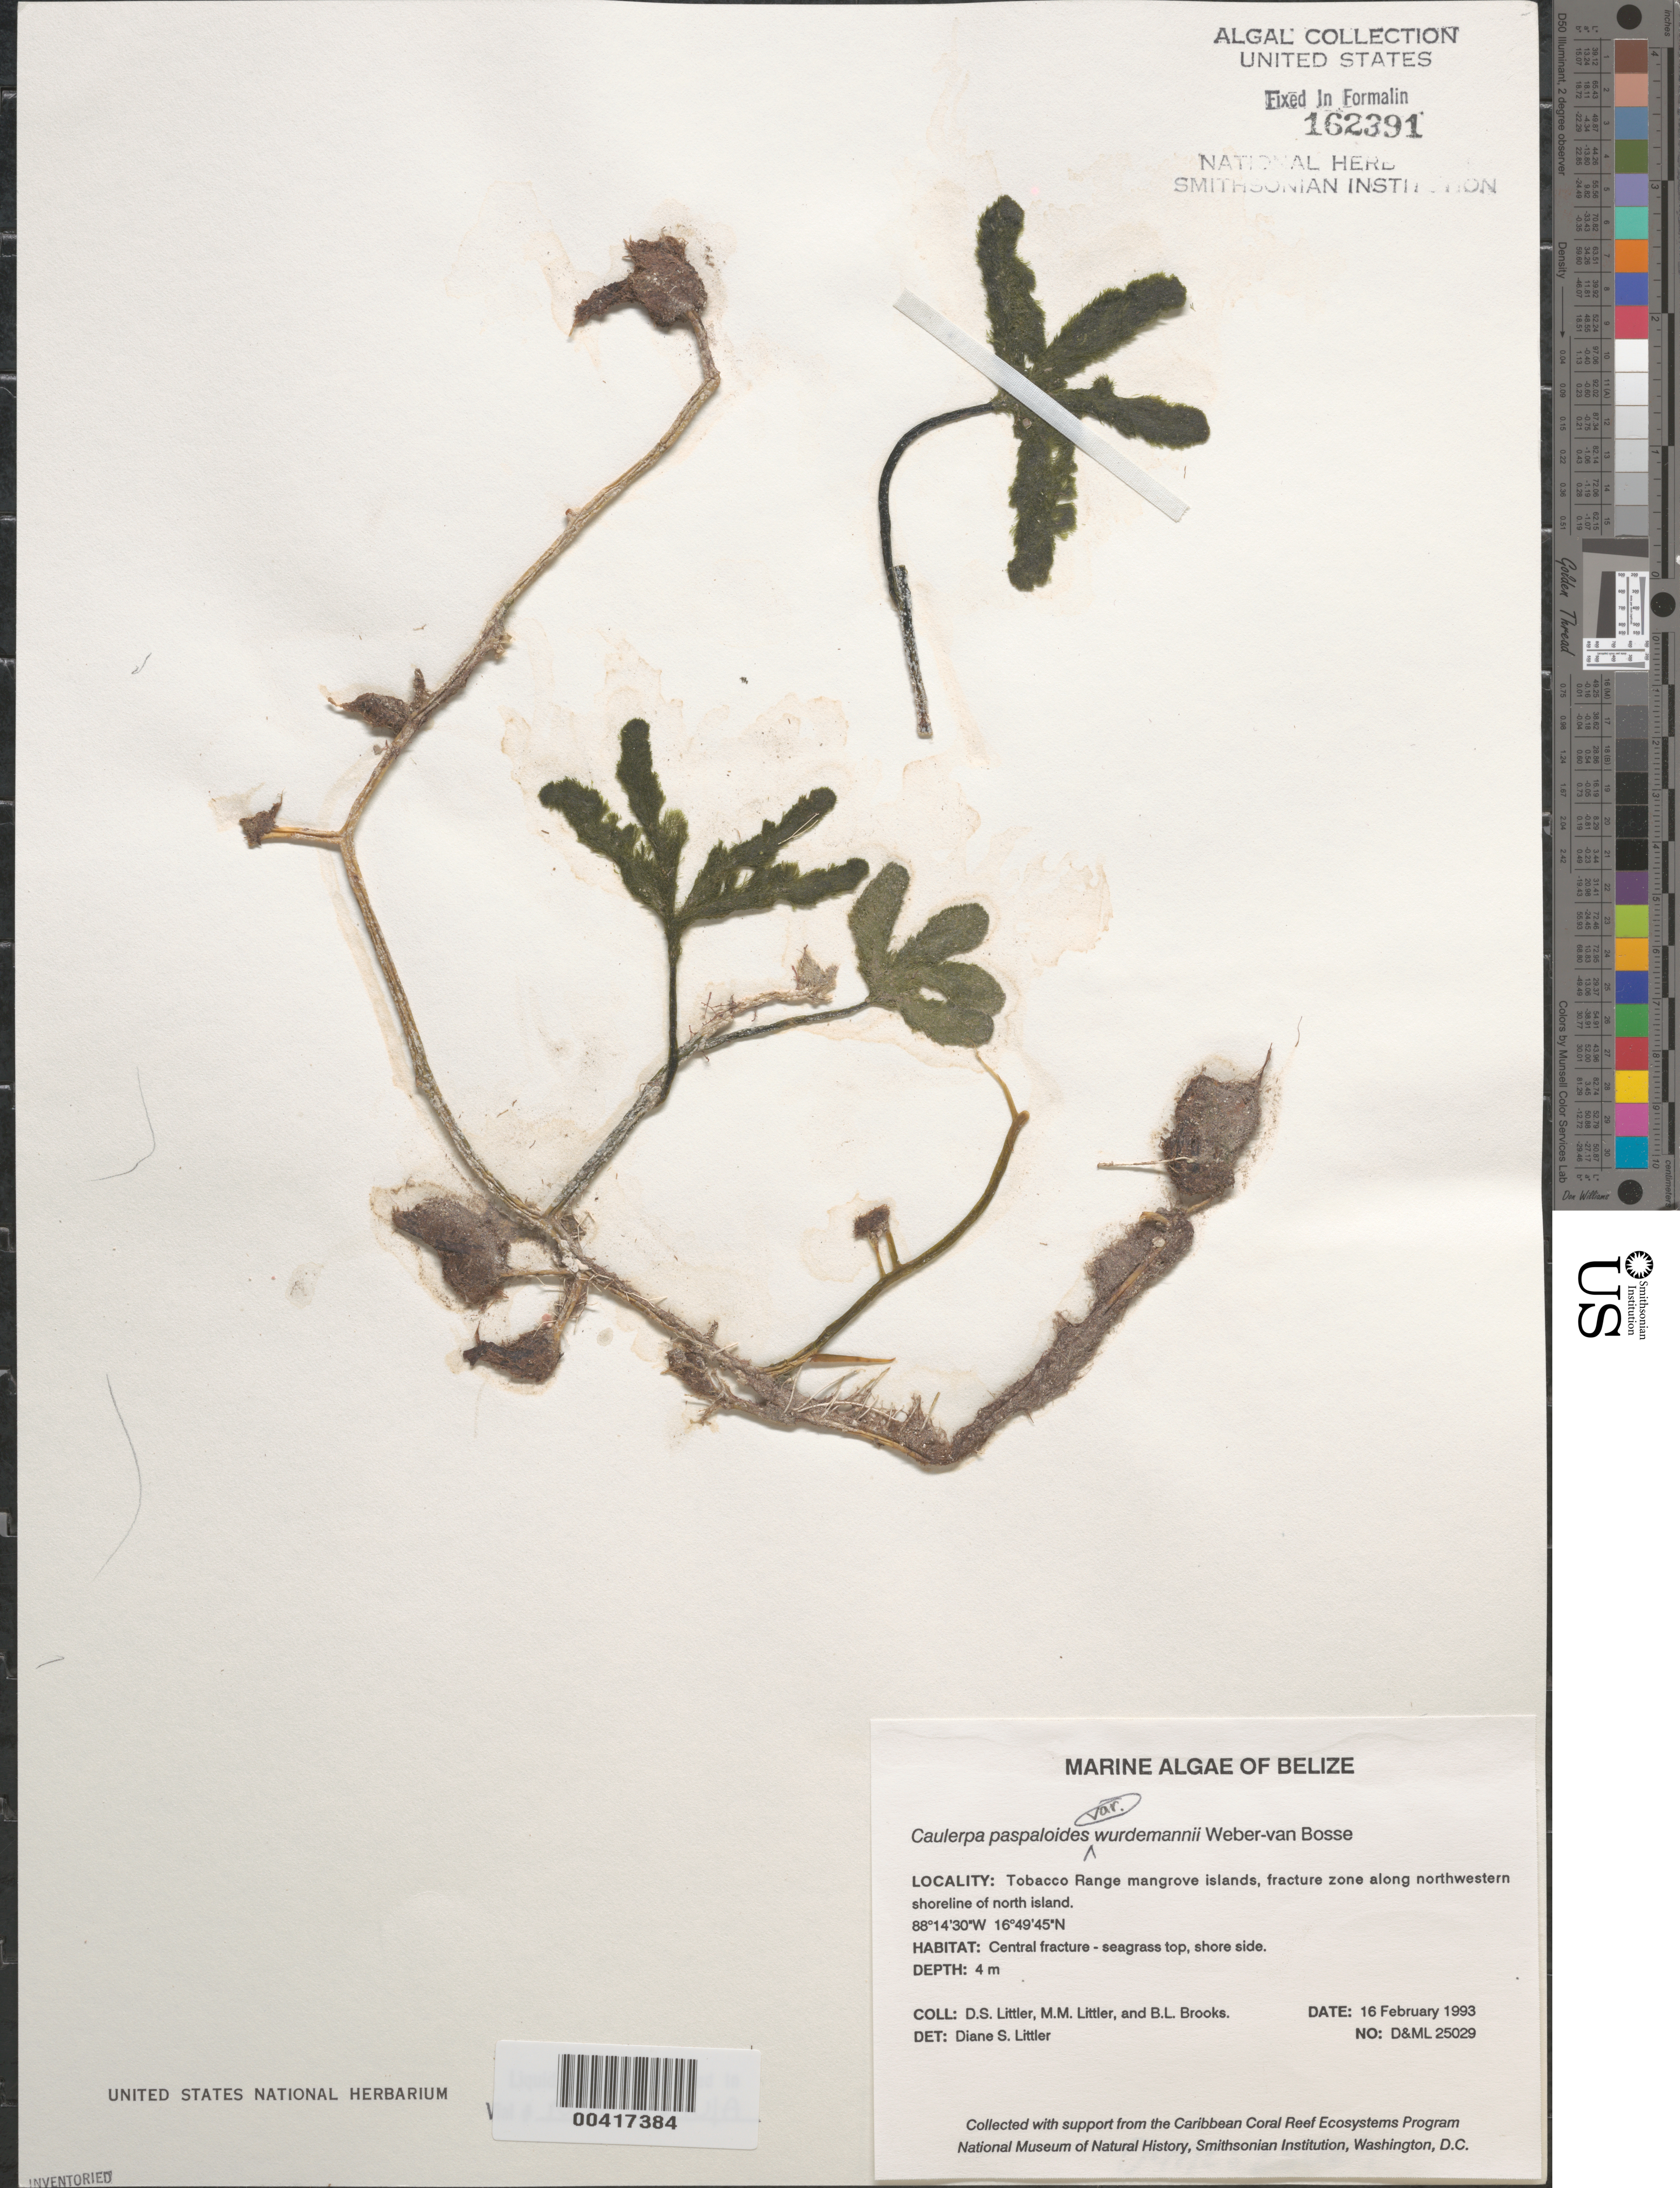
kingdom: Plantae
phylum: Chlorophyta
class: Ulvophyceae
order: Bryopsidales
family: Caulerpaceae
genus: Caulerpa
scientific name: Caulerpa paspaloides var. wurdemannii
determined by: Littler, D. S.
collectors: D. S. Littler, M. M. Littler & B. Brooks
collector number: D&ML 25029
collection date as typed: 16 Feb 1993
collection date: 1993-02-16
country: Belize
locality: Tobacco Range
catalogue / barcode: US 162391